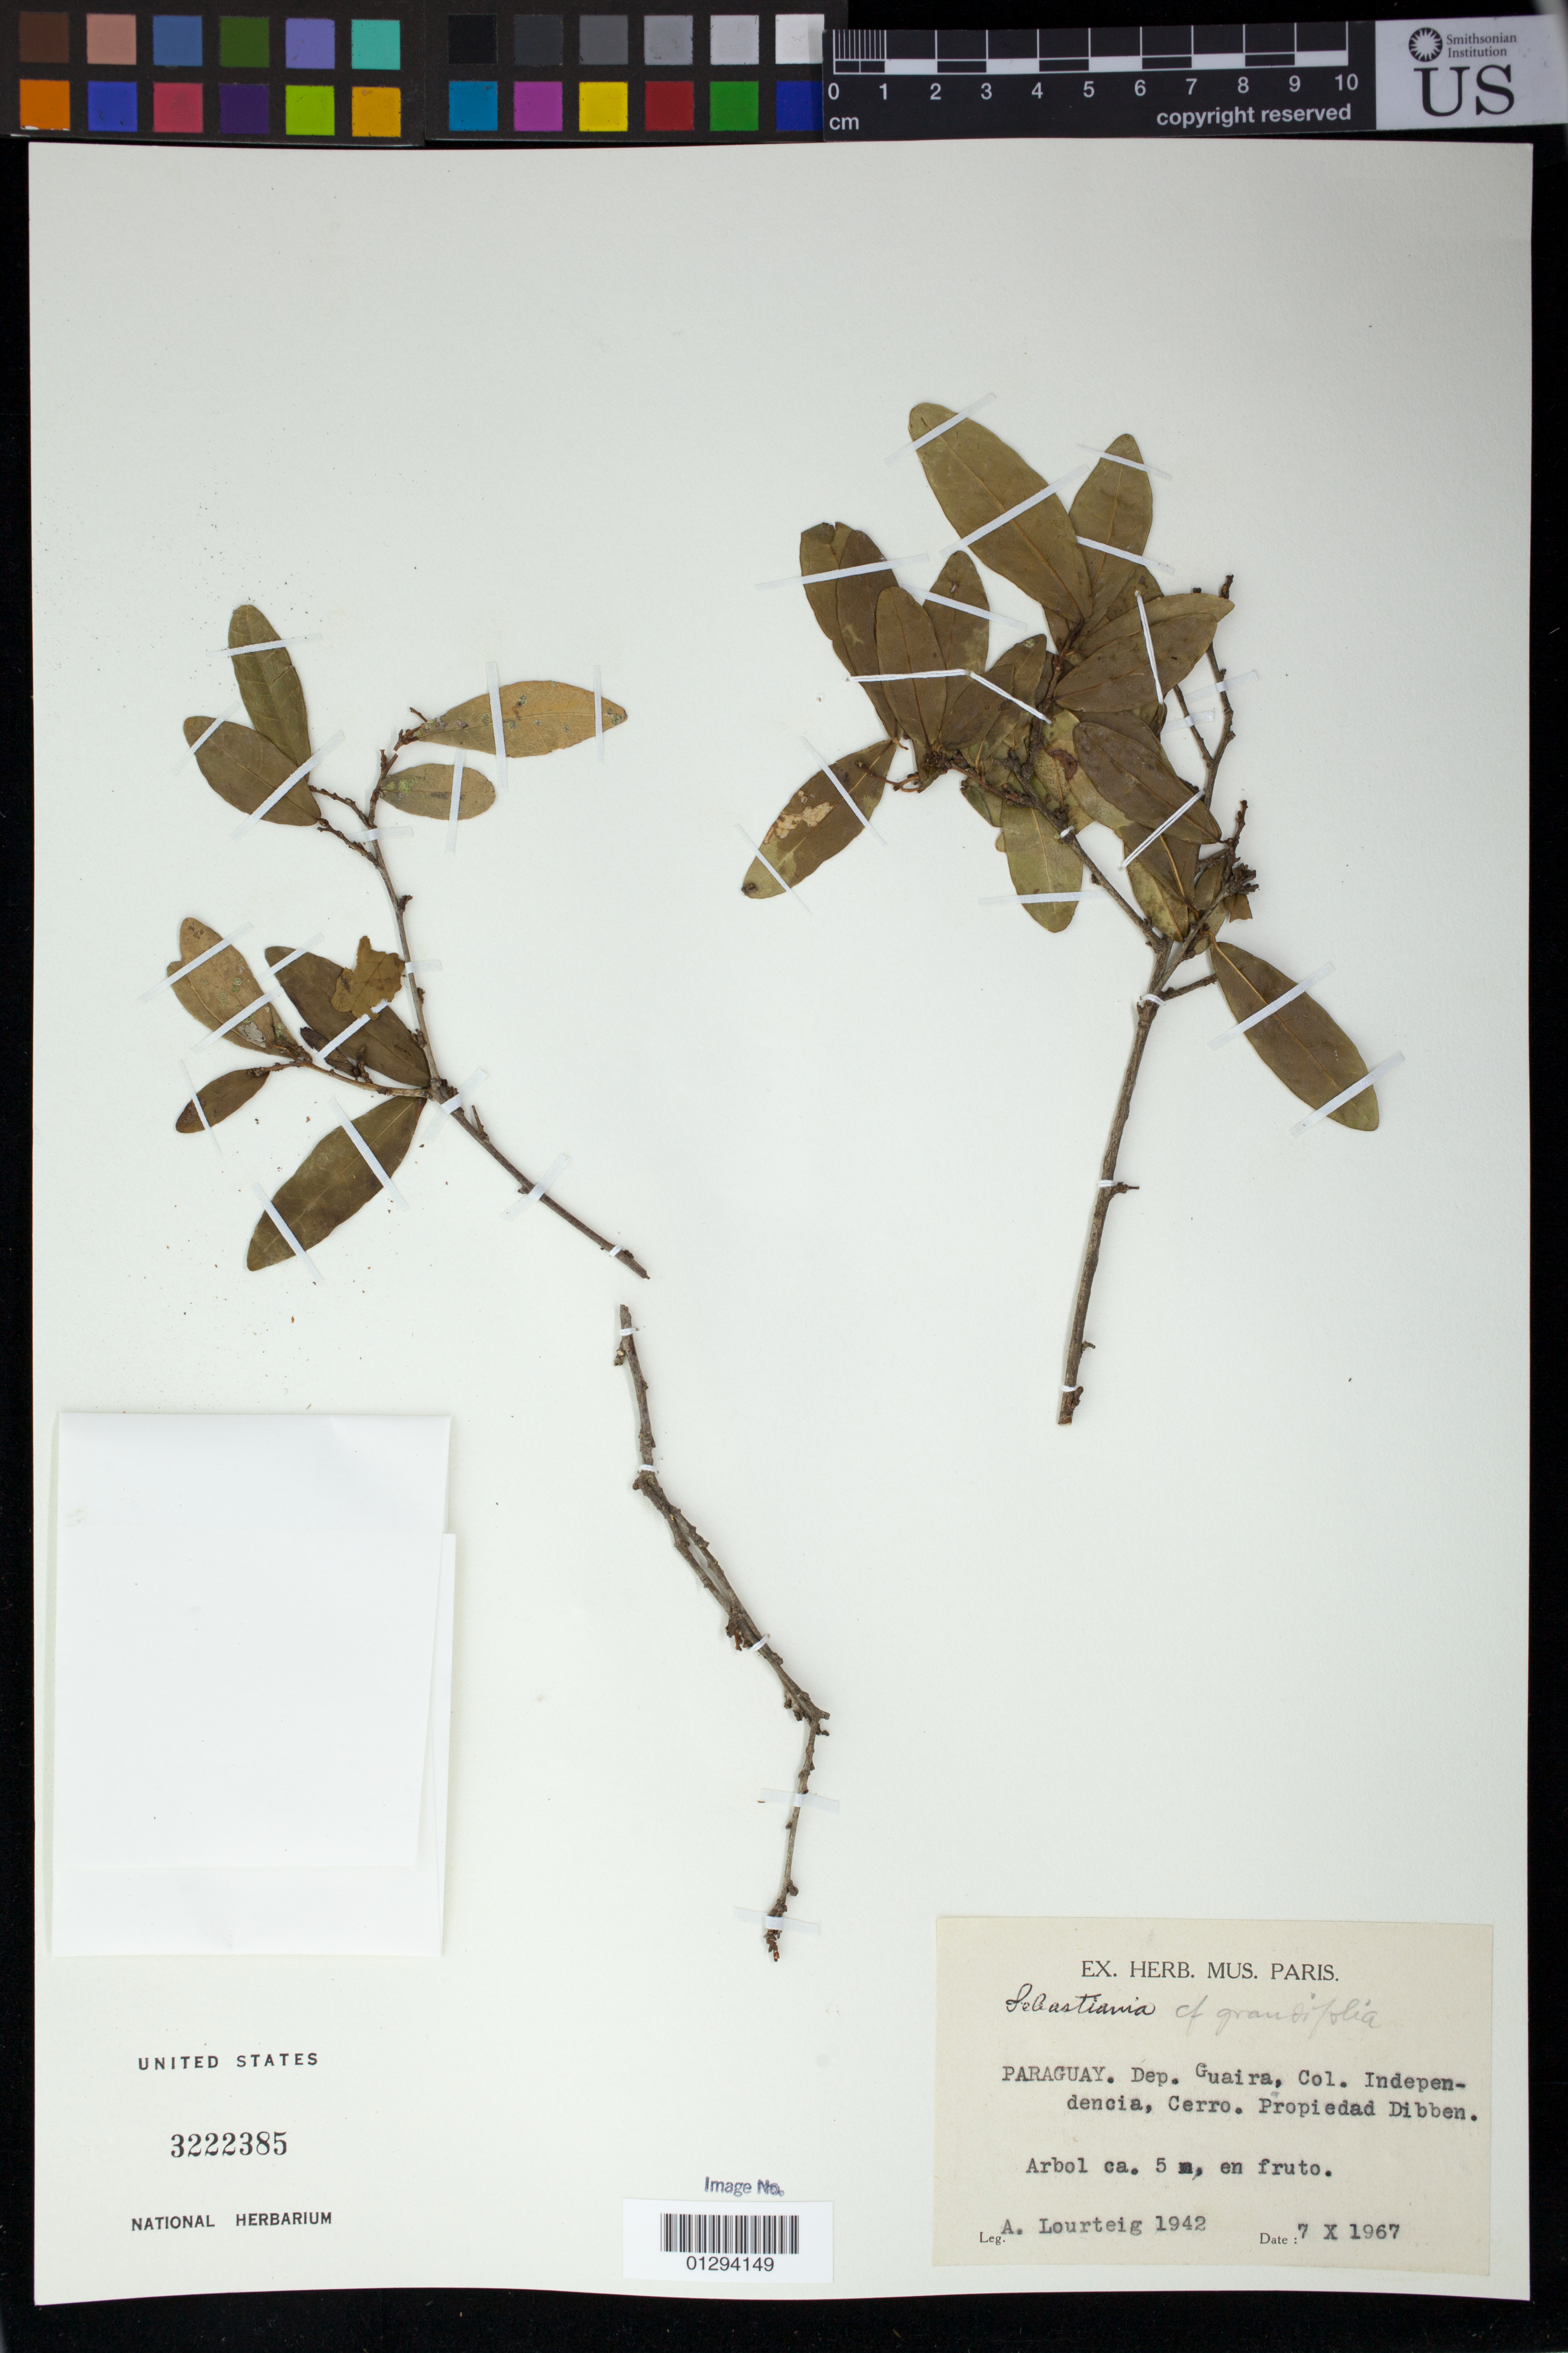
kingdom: Plantae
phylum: Tracheophyta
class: Magnoliopsida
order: Malpighiales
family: Euphorbiaceae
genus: Sebastiania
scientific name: Sebastiania grandifolia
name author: (Chodat & Hassl.) Pax & K. Hoffm.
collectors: A. Lourteig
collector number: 1942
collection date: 1967-10-07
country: Paraguay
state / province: Guaira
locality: Col. Independencia, Cerro. Propiedad Dibben.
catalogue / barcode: US 3222385